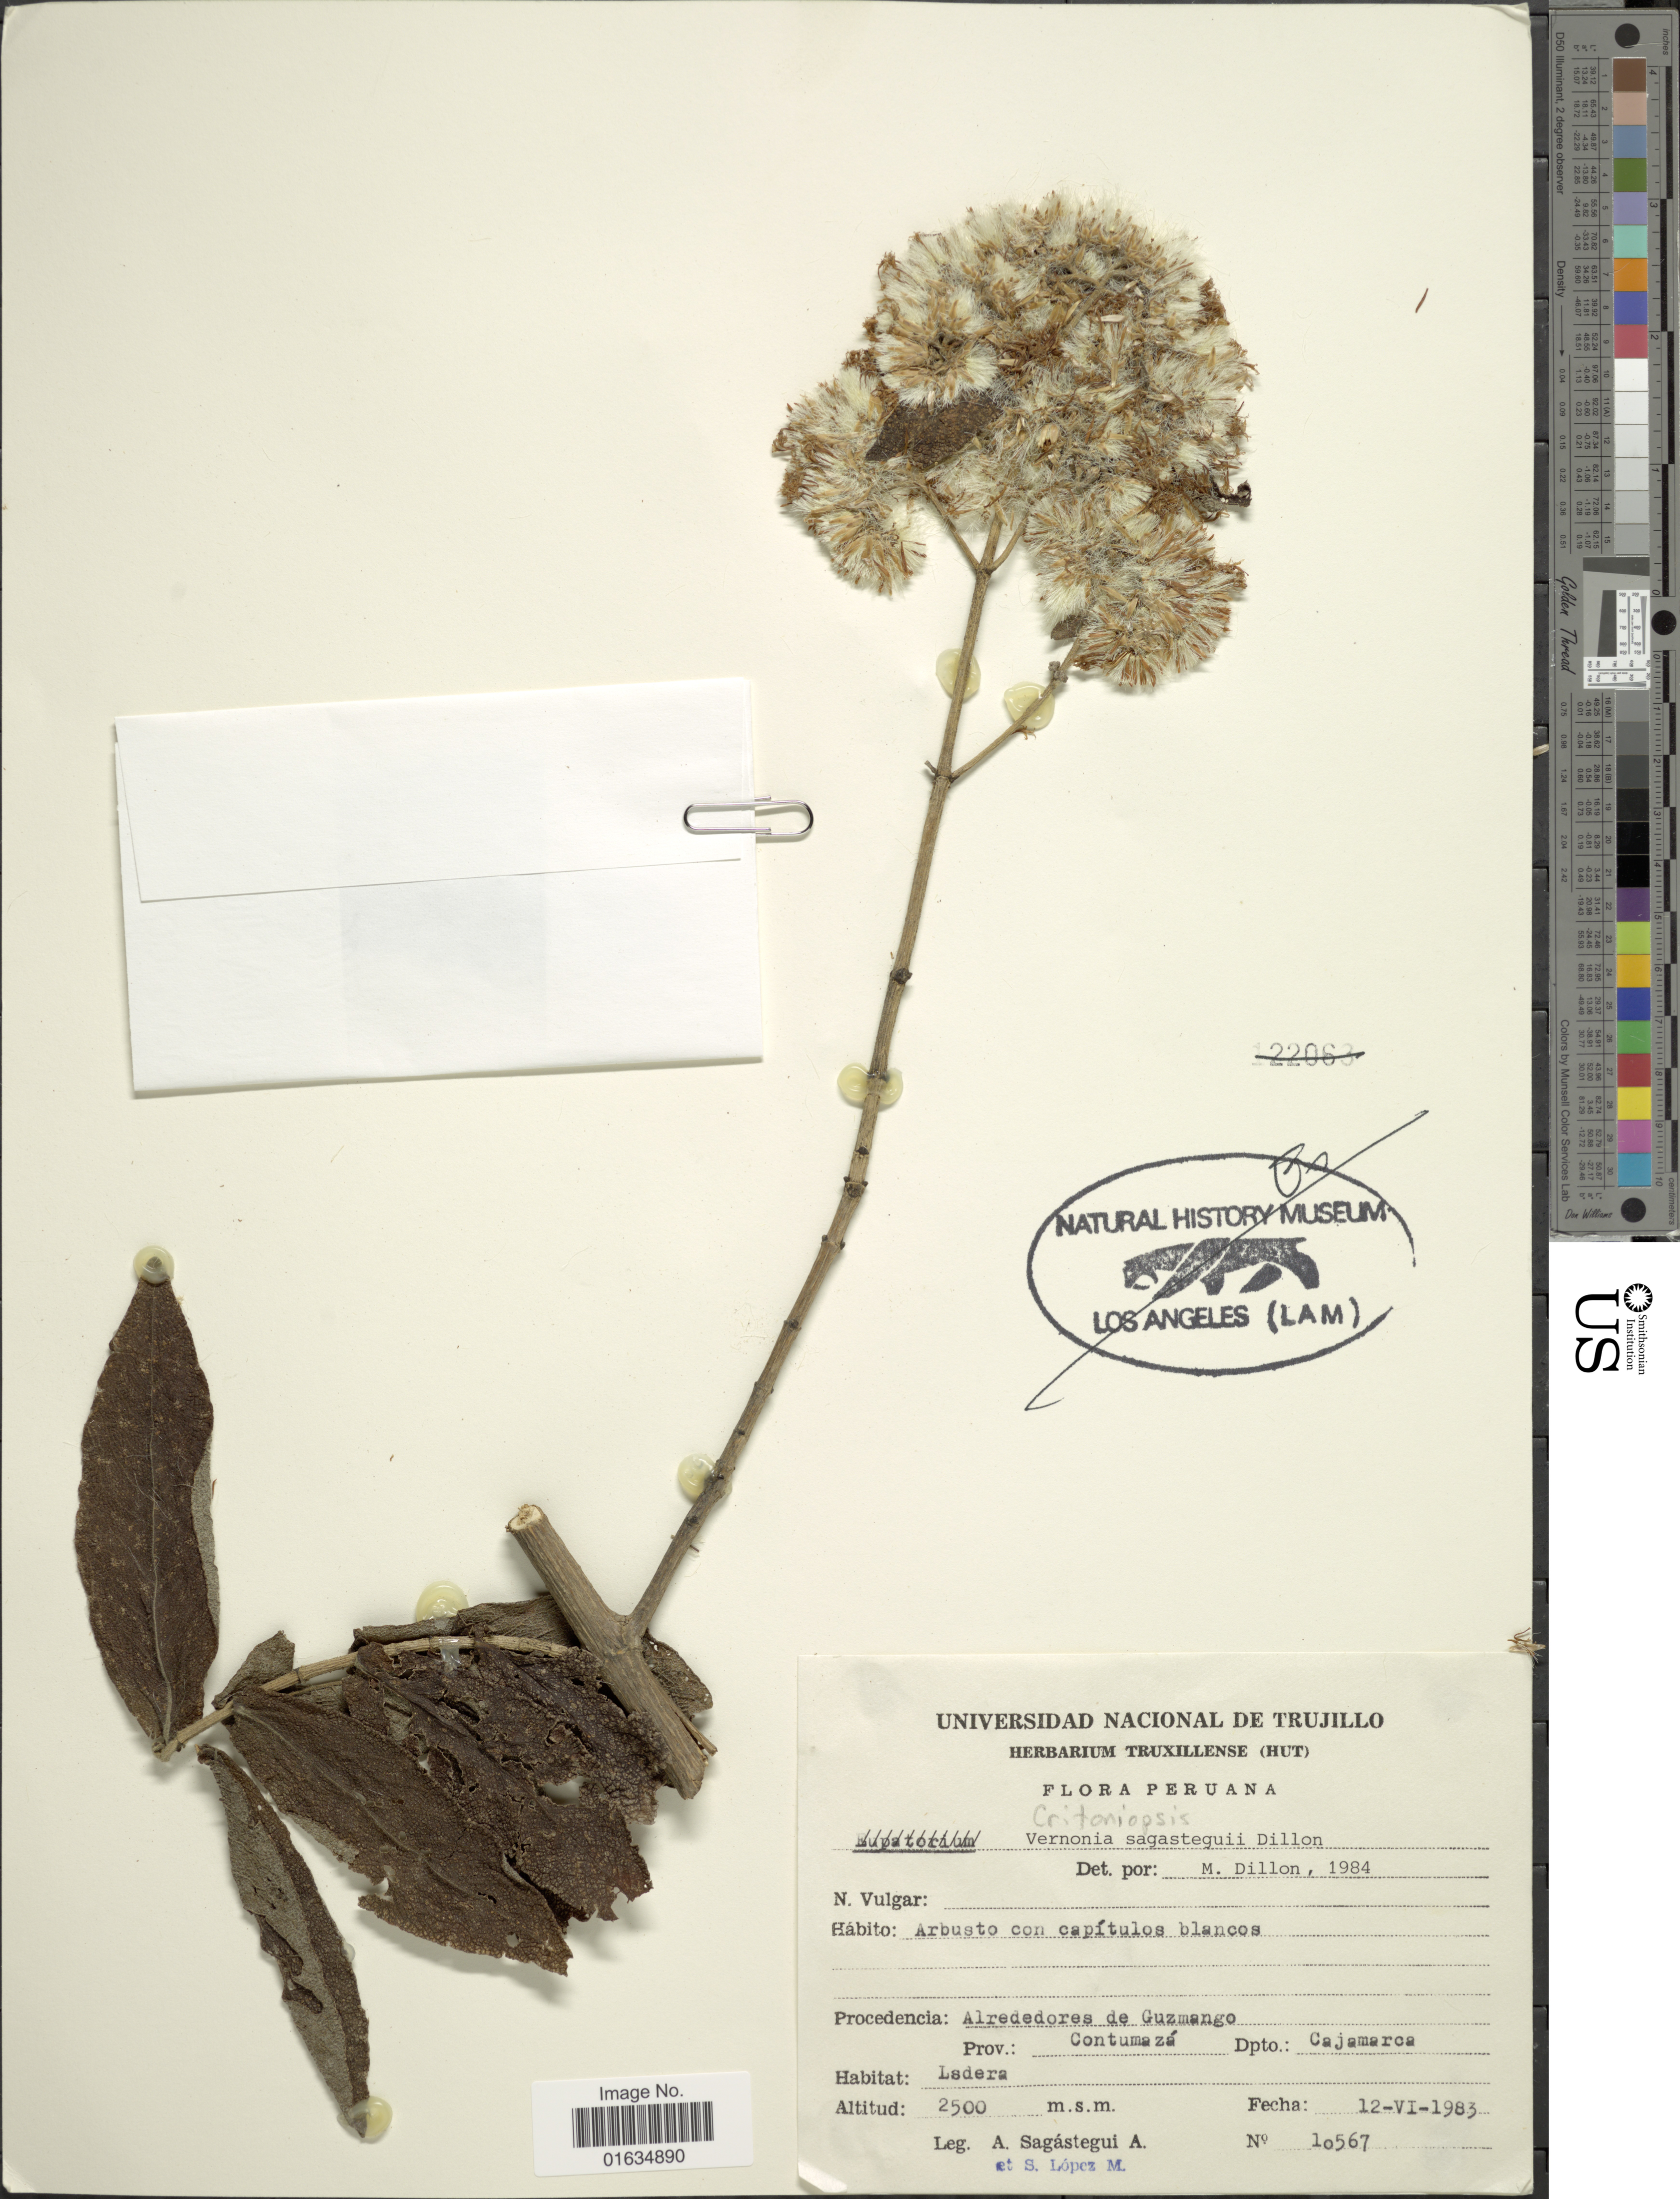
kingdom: Plantae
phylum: Tracheophyta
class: Magnoliopsida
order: Asterales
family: Asteraceae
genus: Critoniopsis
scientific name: Critoniopsis sagasteguii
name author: (M.O. Dillon) H. Rob.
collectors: A. Sagástegui A. & S. Lopez M.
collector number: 10567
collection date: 1983-06-12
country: Peru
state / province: Cajamarca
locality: Peruana, Alrededores de Guzmango, Prov. Contumaza, Dpto. Cajamarca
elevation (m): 2500